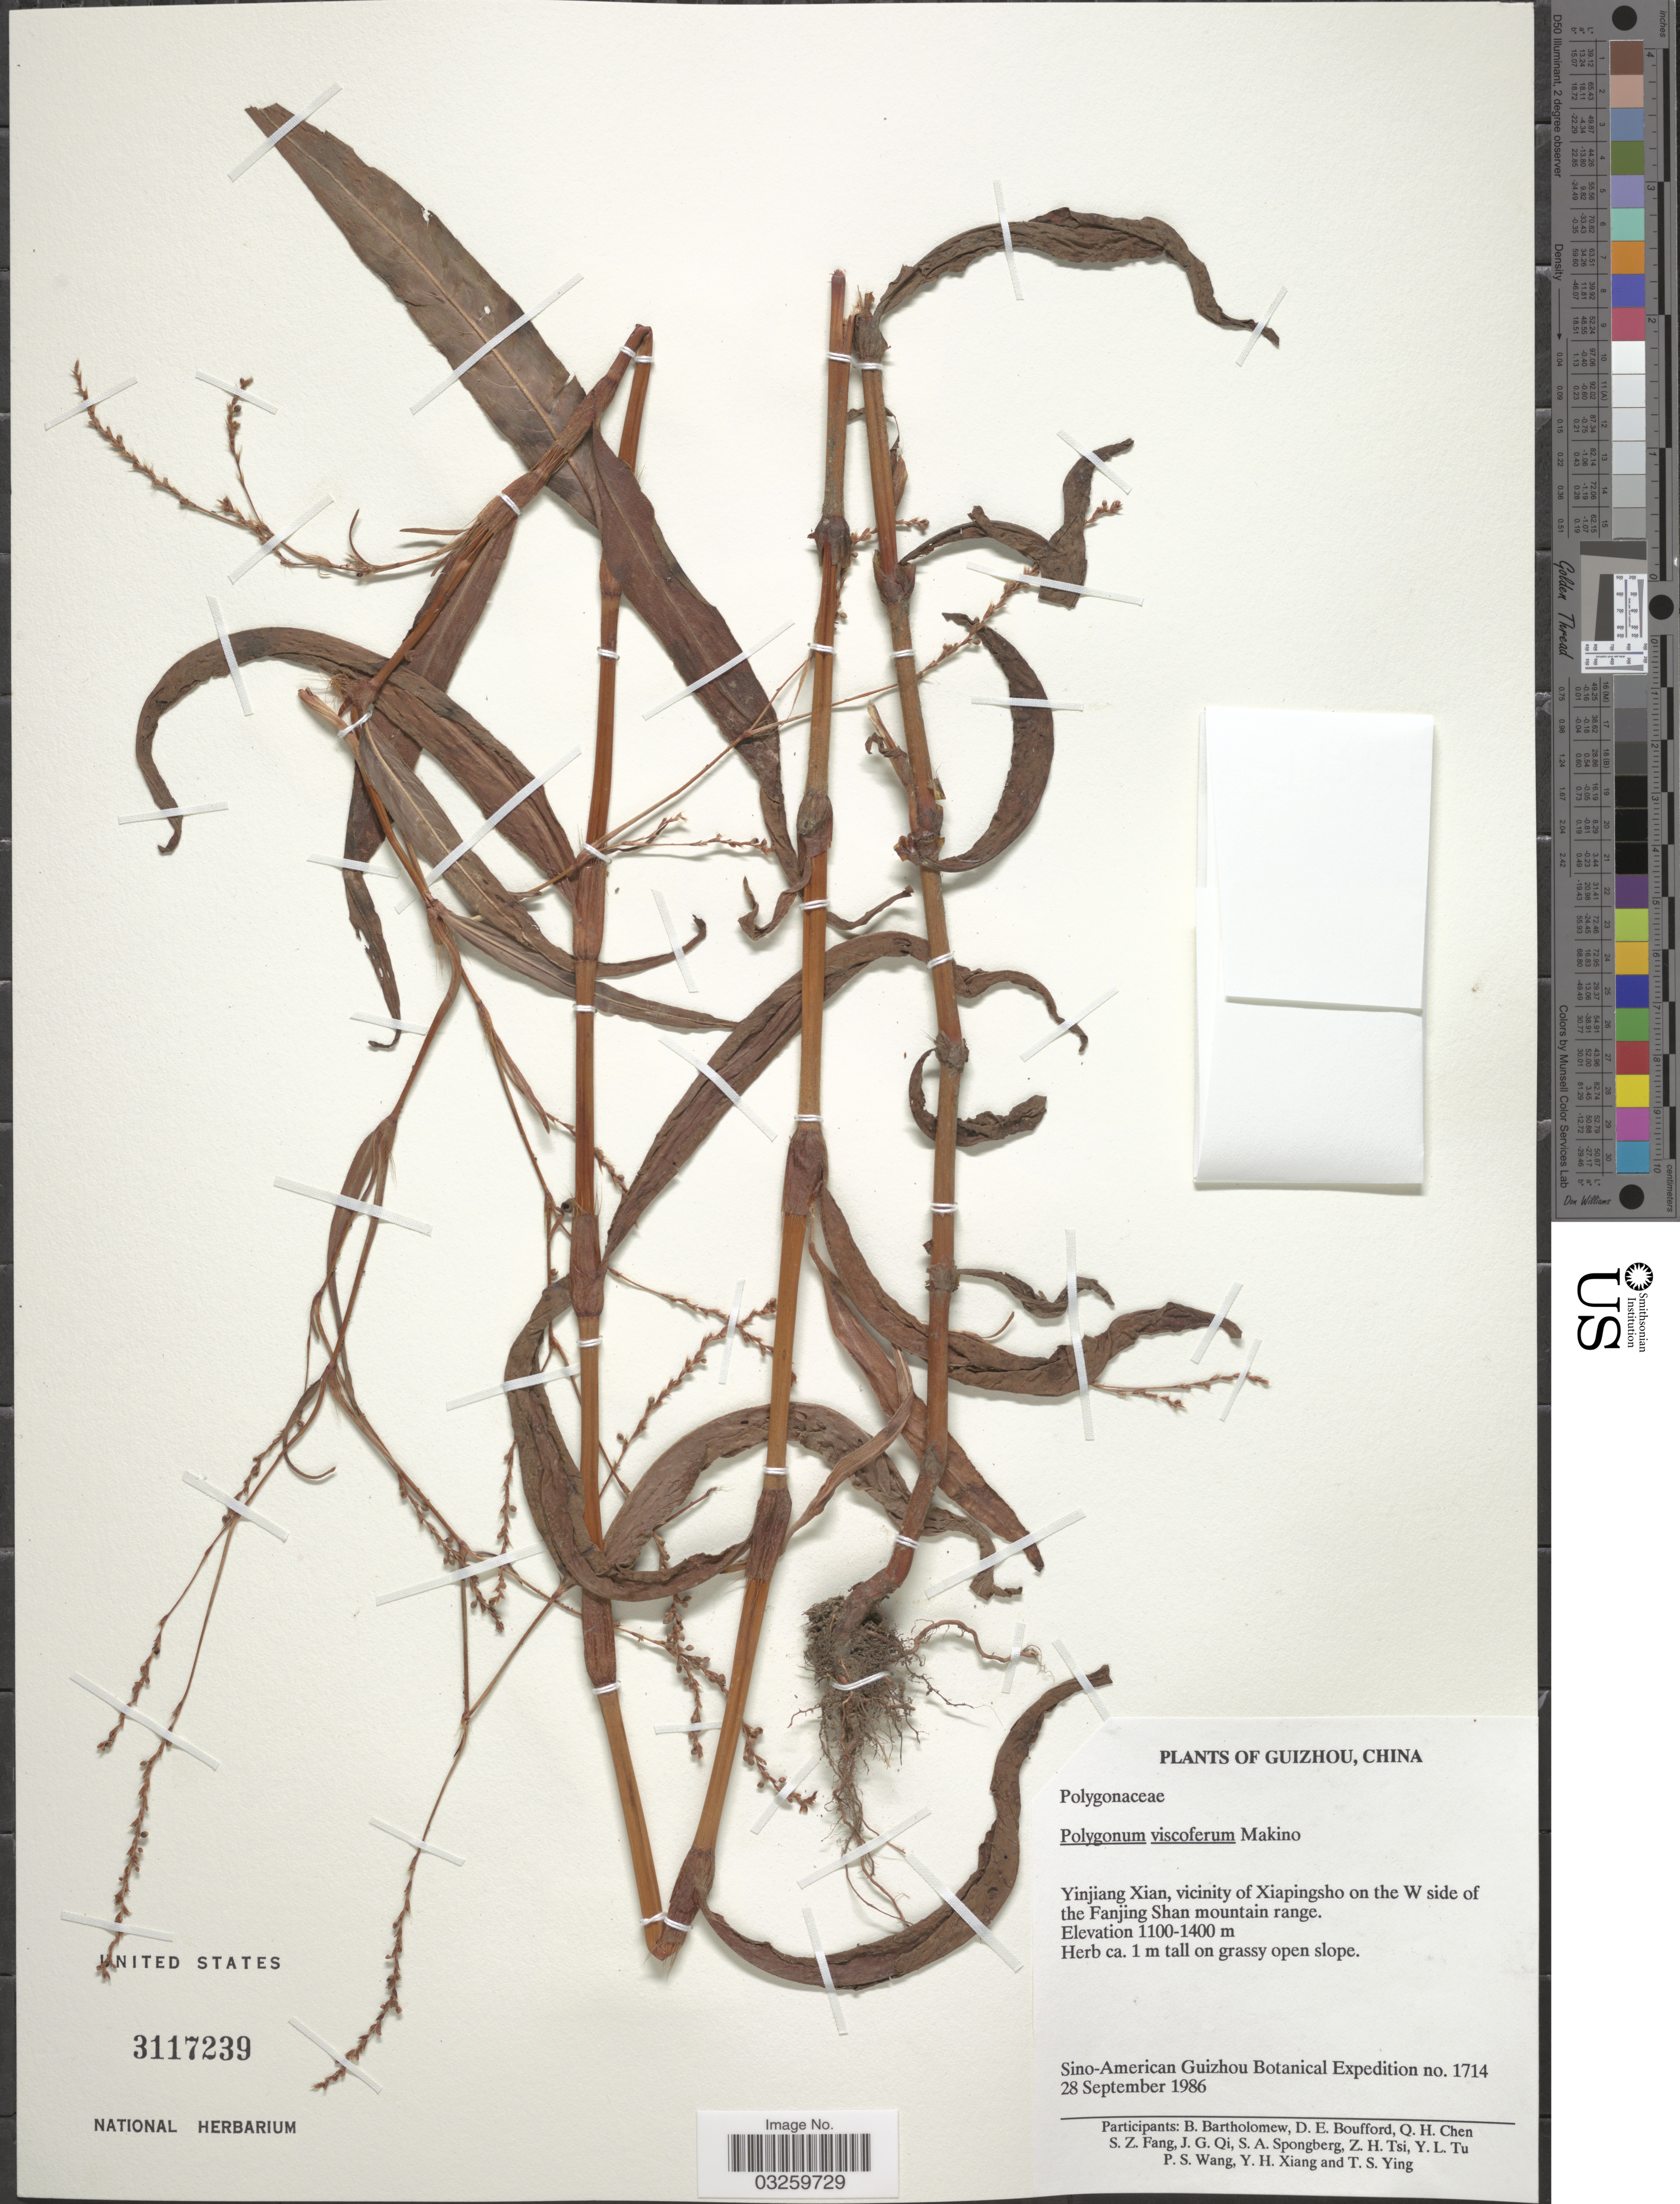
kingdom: Plantae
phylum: Tracheophyta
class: Magnoliopsida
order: Caryophyllales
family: Polygonaceae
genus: Polygonum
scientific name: Polygonum viscoferum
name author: Makino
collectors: Sino-Amer. Guizhou Bot. Exped.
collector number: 1714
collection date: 1986-09-28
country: China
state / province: Guizhou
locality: Yinjiang Xian, vicinity of Xiapingsho on the W side of the Fanjing Shan mountain range.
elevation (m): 1100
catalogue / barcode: US 3117239